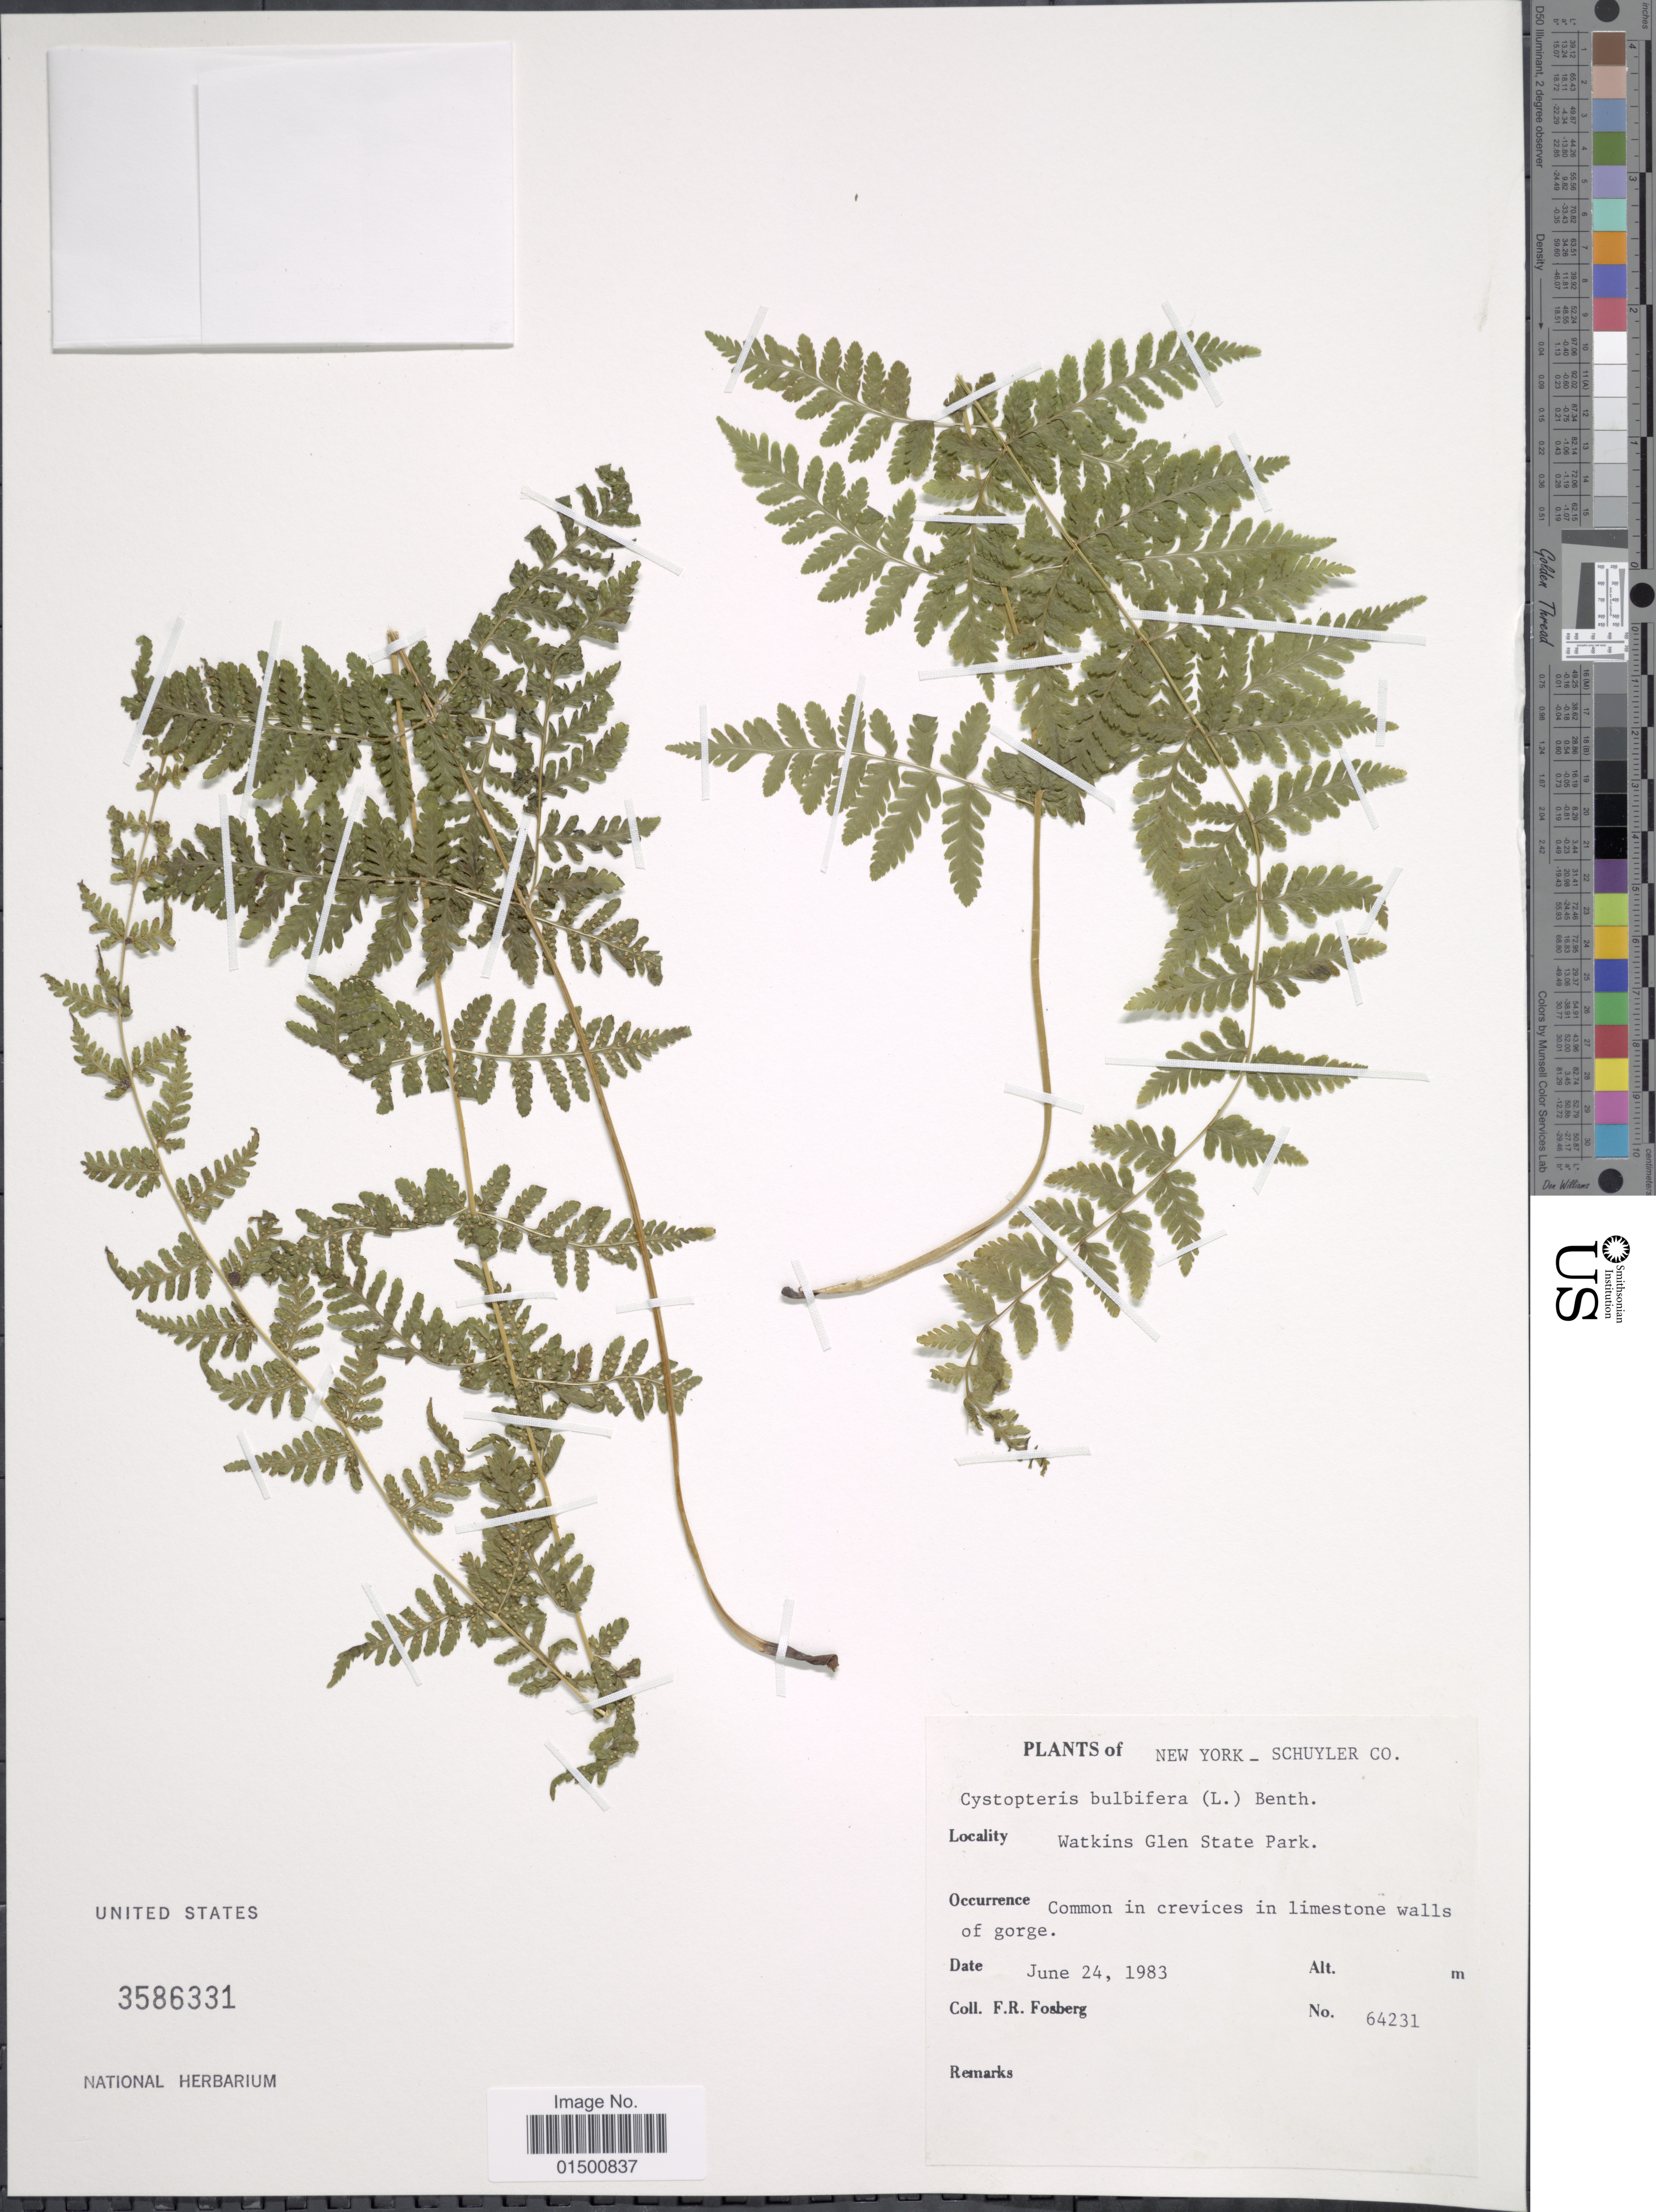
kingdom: Plantae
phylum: Tracheophyta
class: Polypodiopsida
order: Polypodiales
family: Cystopteridaceae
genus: Cystopteris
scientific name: Cystopteris bulbifera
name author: (L.) Bernh.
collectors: F. R. Fosberg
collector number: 64231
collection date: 1983-06-24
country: United States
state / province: New York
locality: Schuyler Co., Watkins Glen State Park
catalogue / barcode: US 3586331